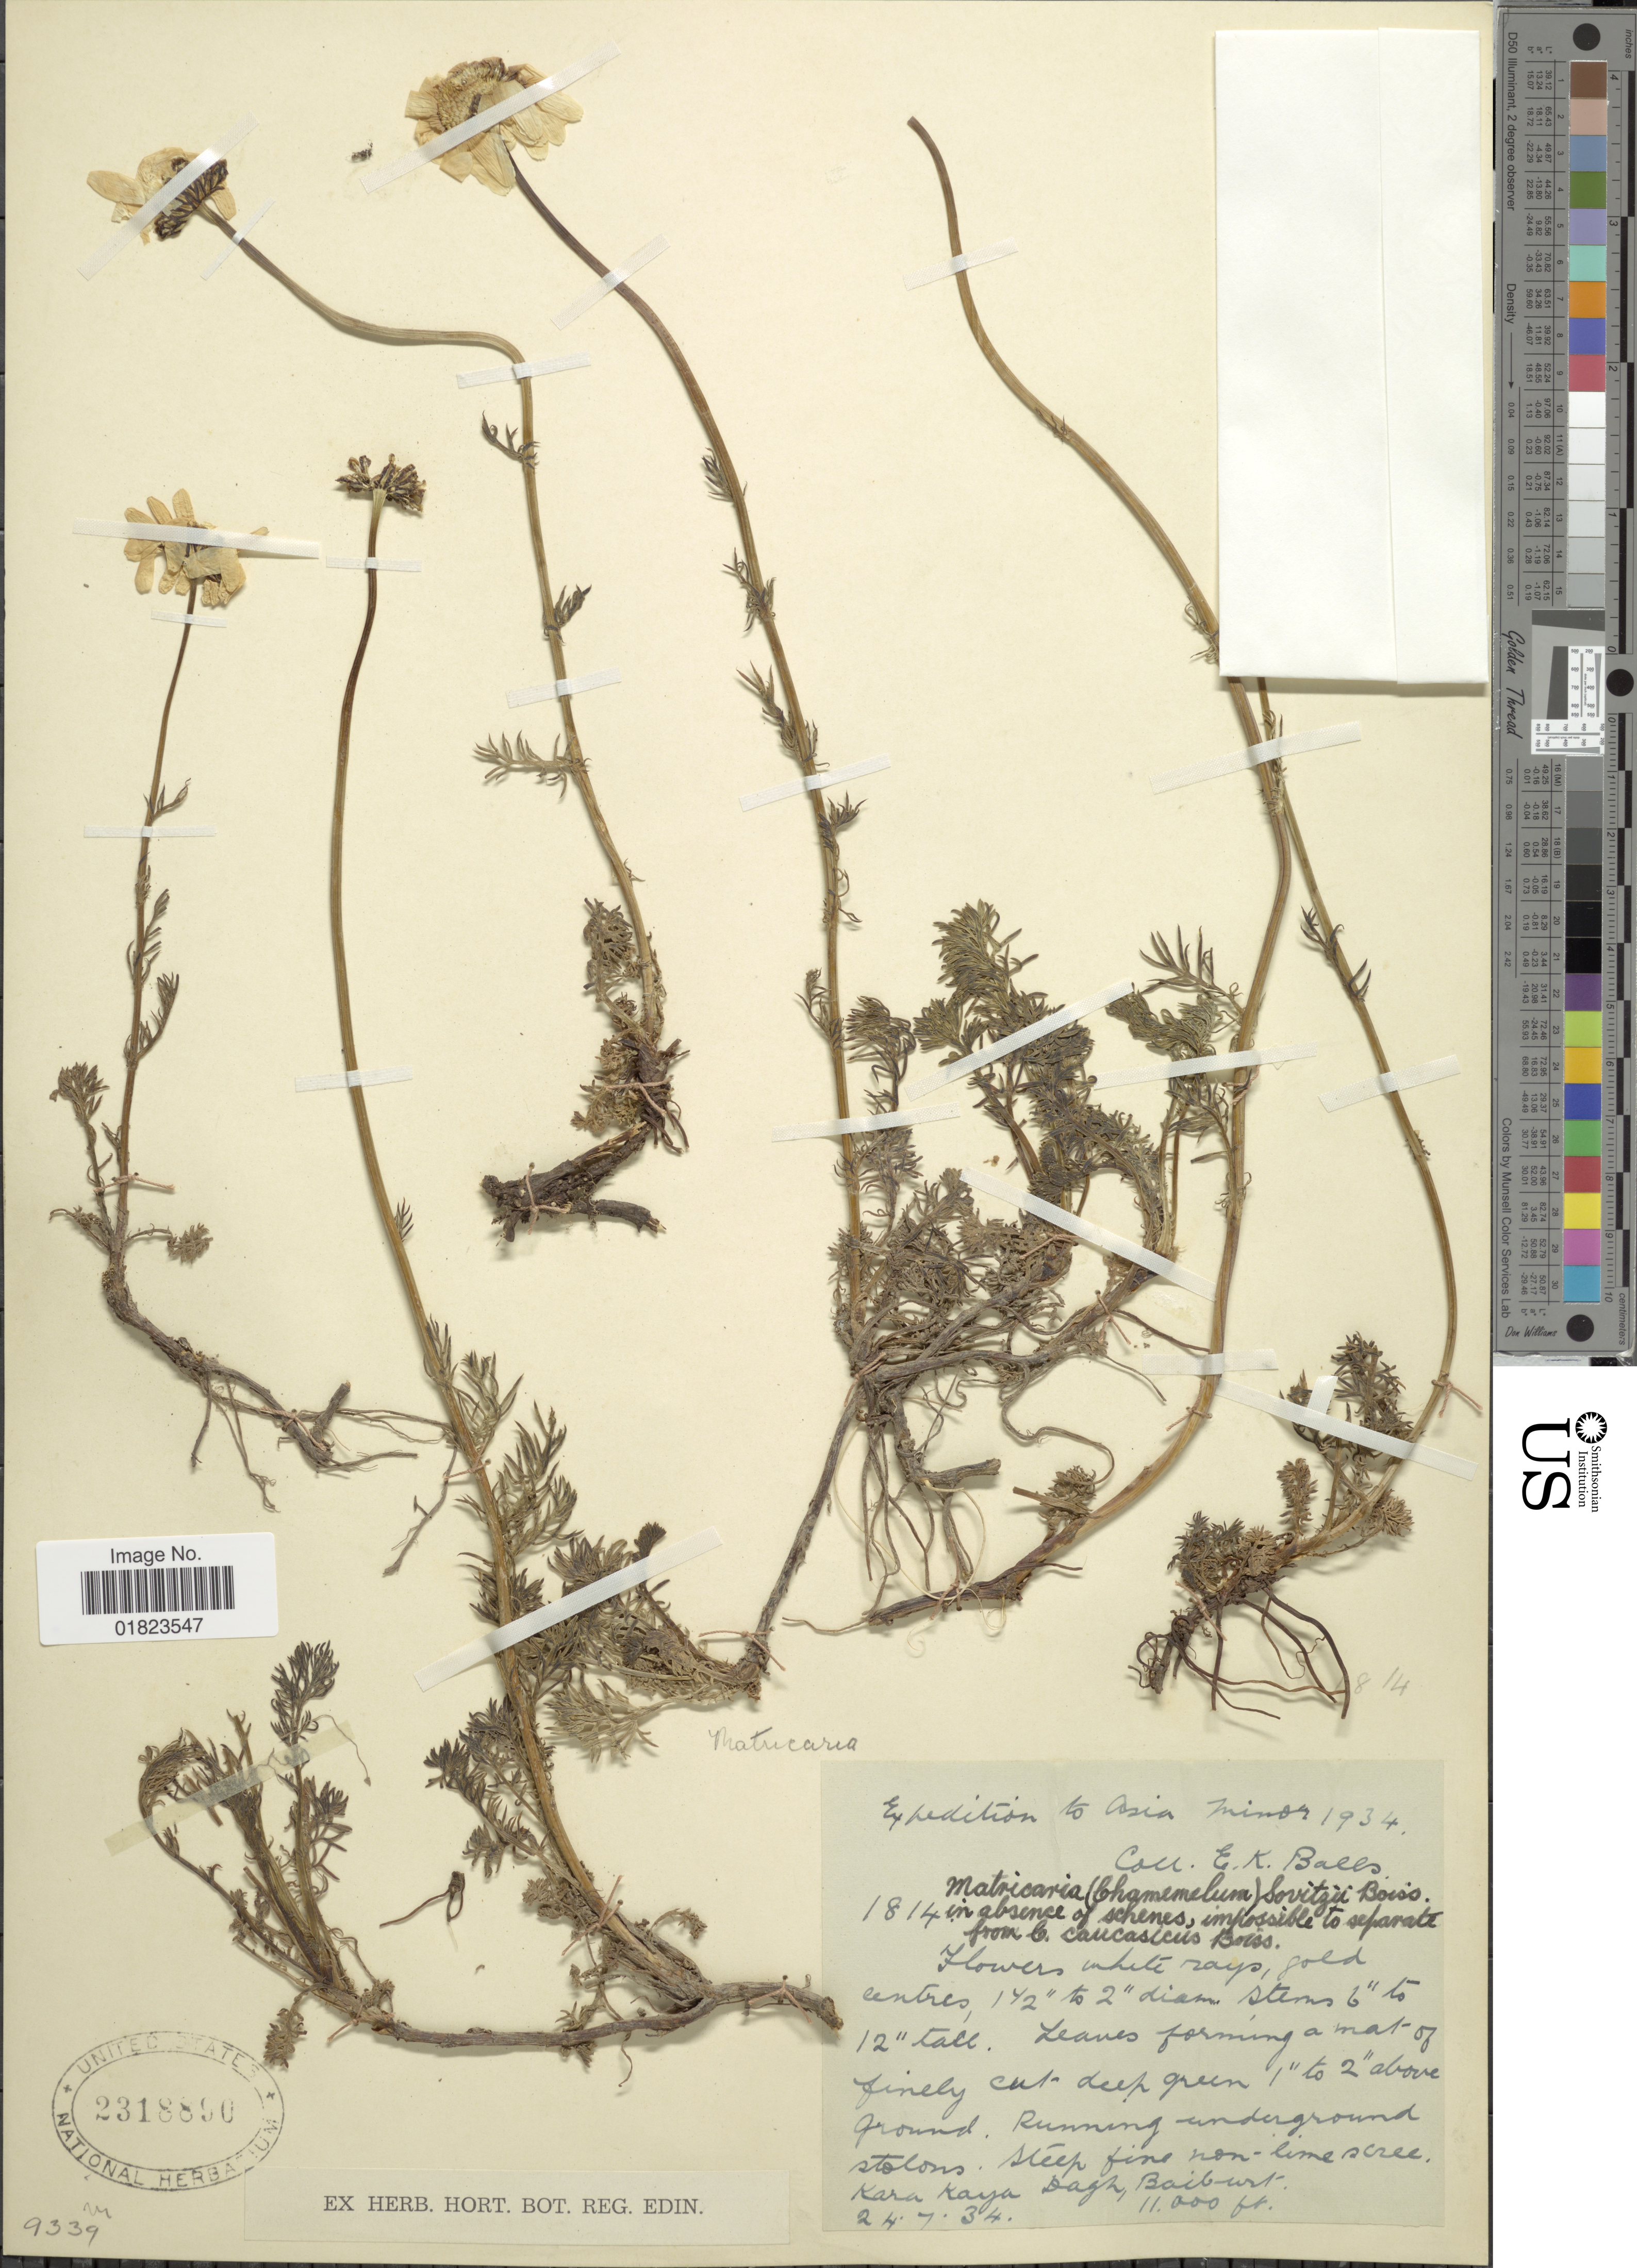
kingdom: Plantae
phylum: Tracheophyta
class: Magnoliopsida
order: Asterales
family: Asteraceae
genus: Tripleurospermum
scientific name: Tripleurospermum oreades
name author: (Boiss.) Rech. f.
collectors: E. K. Balls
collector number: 1934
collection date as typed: Transcribed d/m/y: 24/7/34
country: Turkey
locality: Turkey in Asia Minor. Kara-Kaya Dagh, Baiburt.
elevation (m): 3353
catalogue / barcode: US 2318890